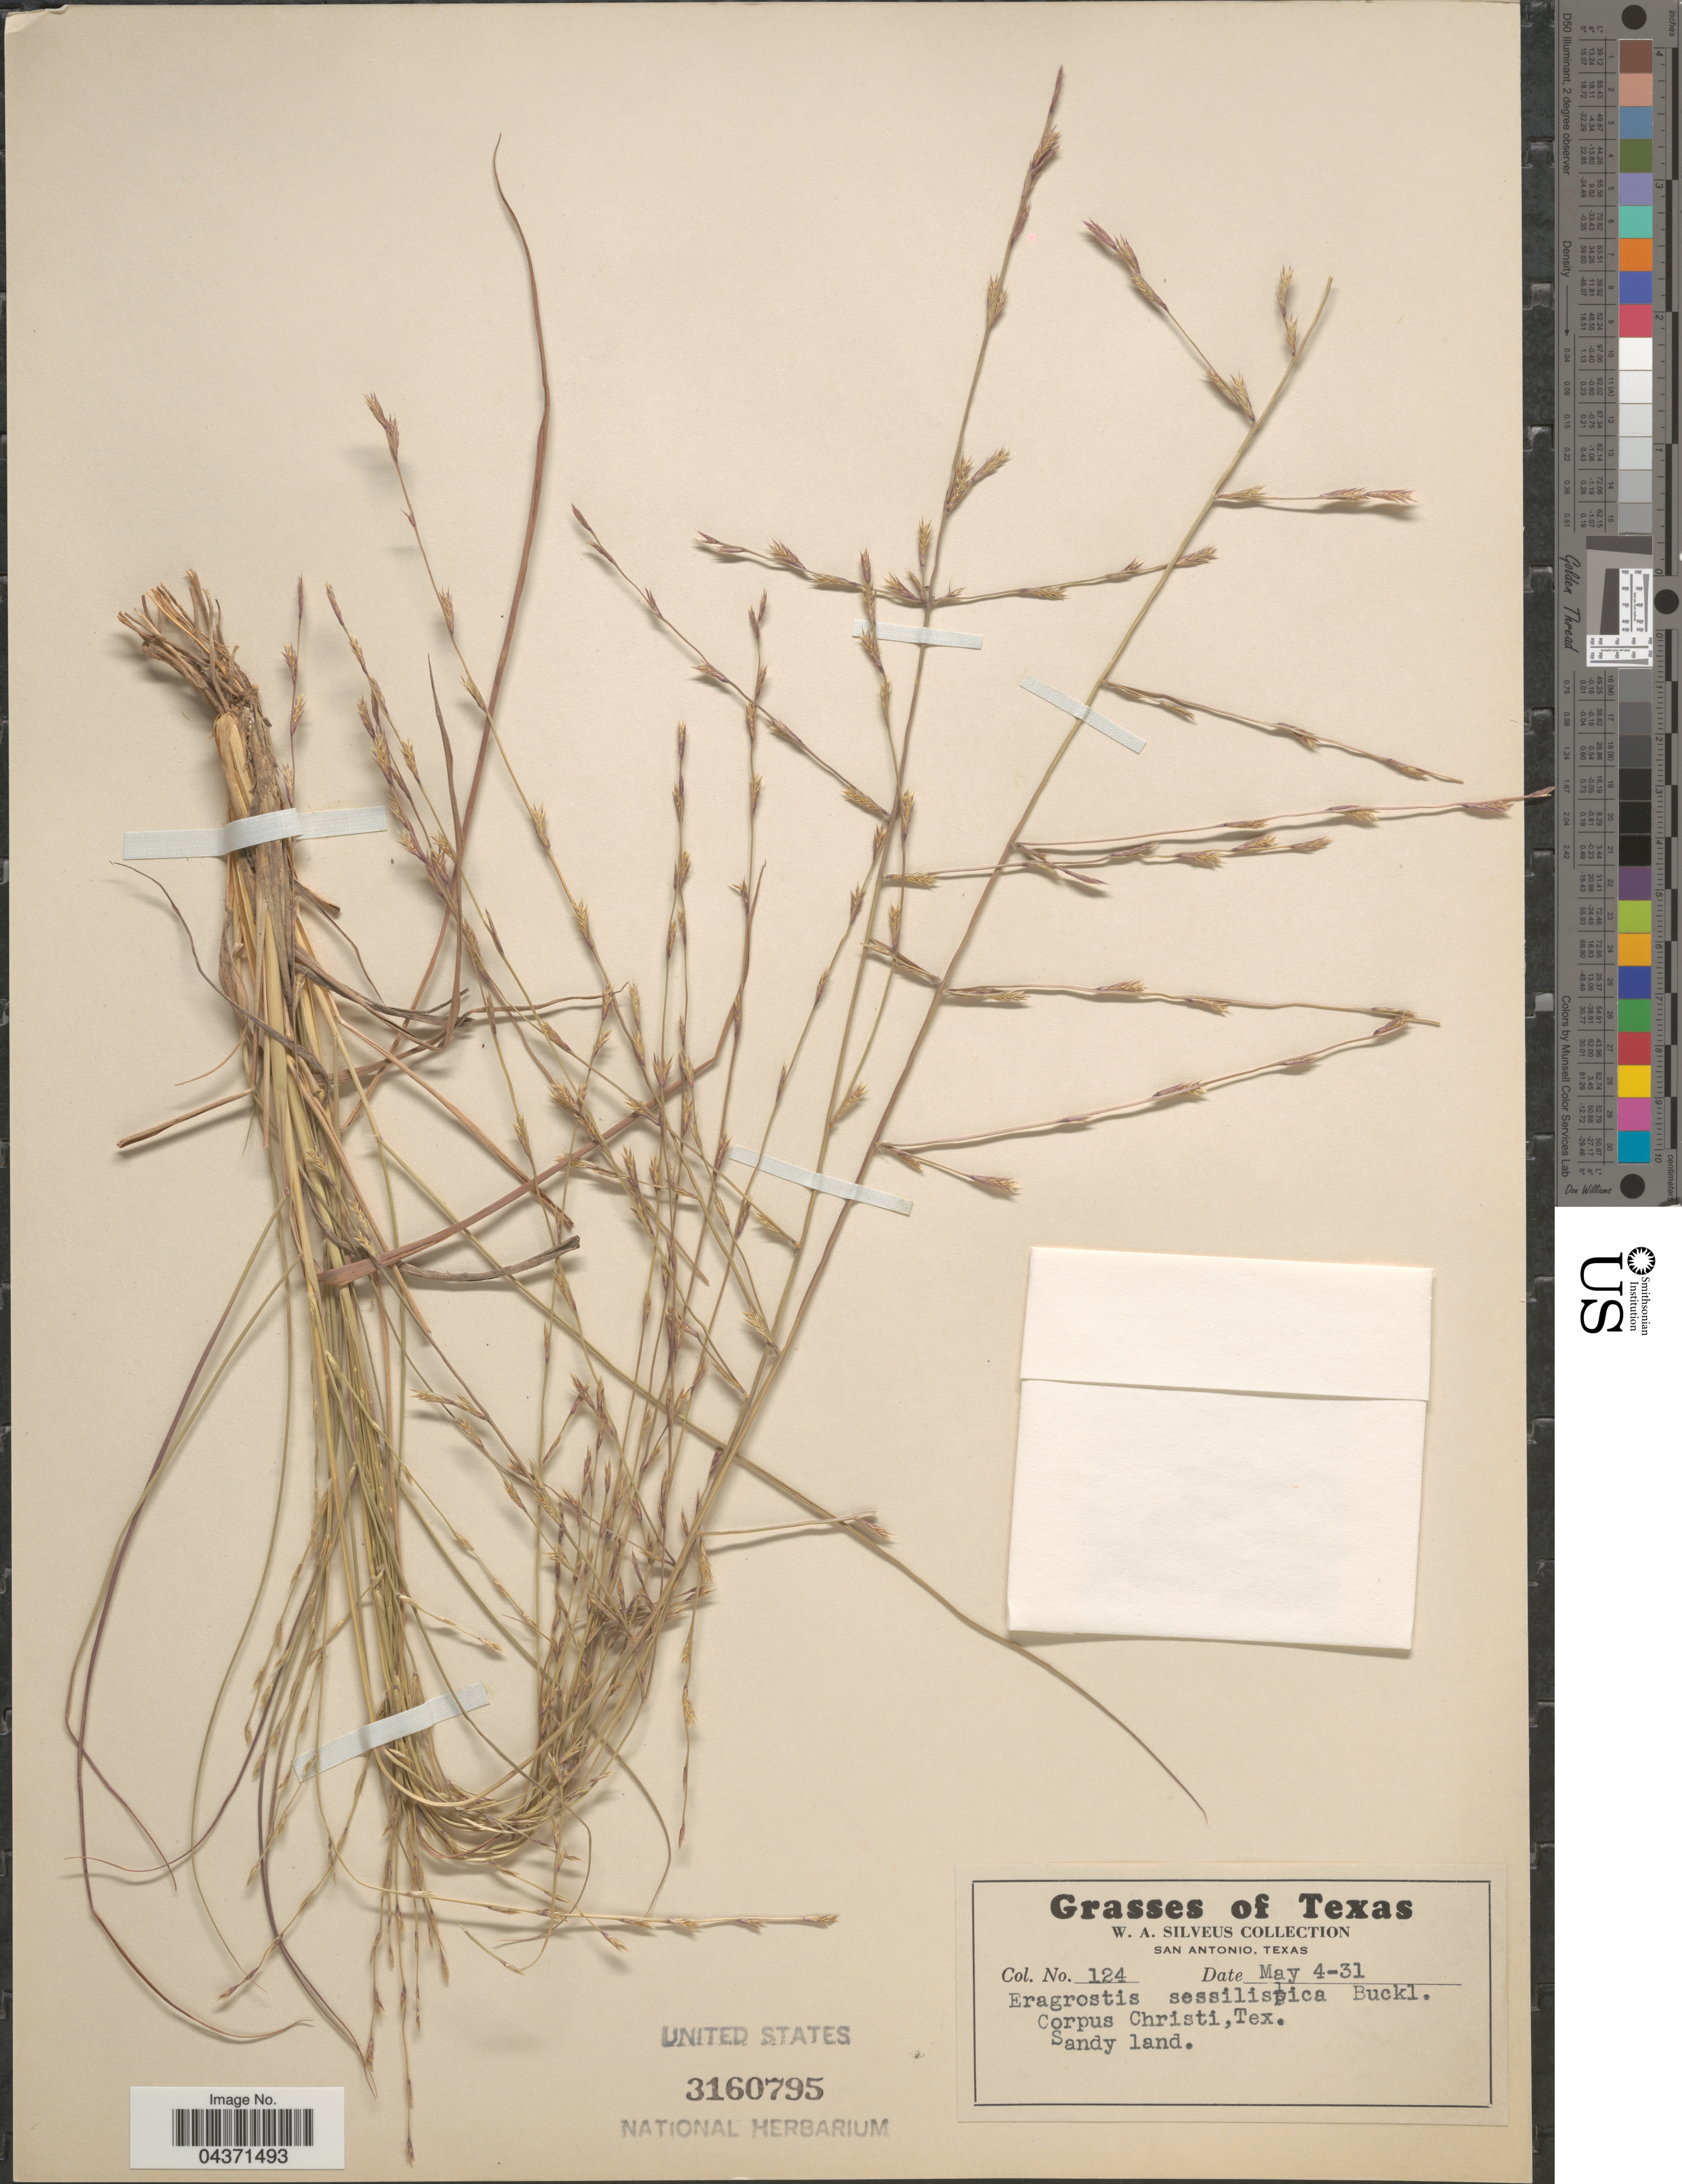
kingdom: Plantae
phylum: Tracheophyta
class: Liliopsida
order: Poales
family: Poaceae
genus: Eragrostis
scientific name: Eragrostis sessilispica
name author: Buckley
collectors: W. Silveus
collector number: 124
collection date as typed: Transcribed d/m/y: 4/5/31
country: United States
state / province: Texas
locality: Corpus Christi.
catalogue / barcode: US 3160795